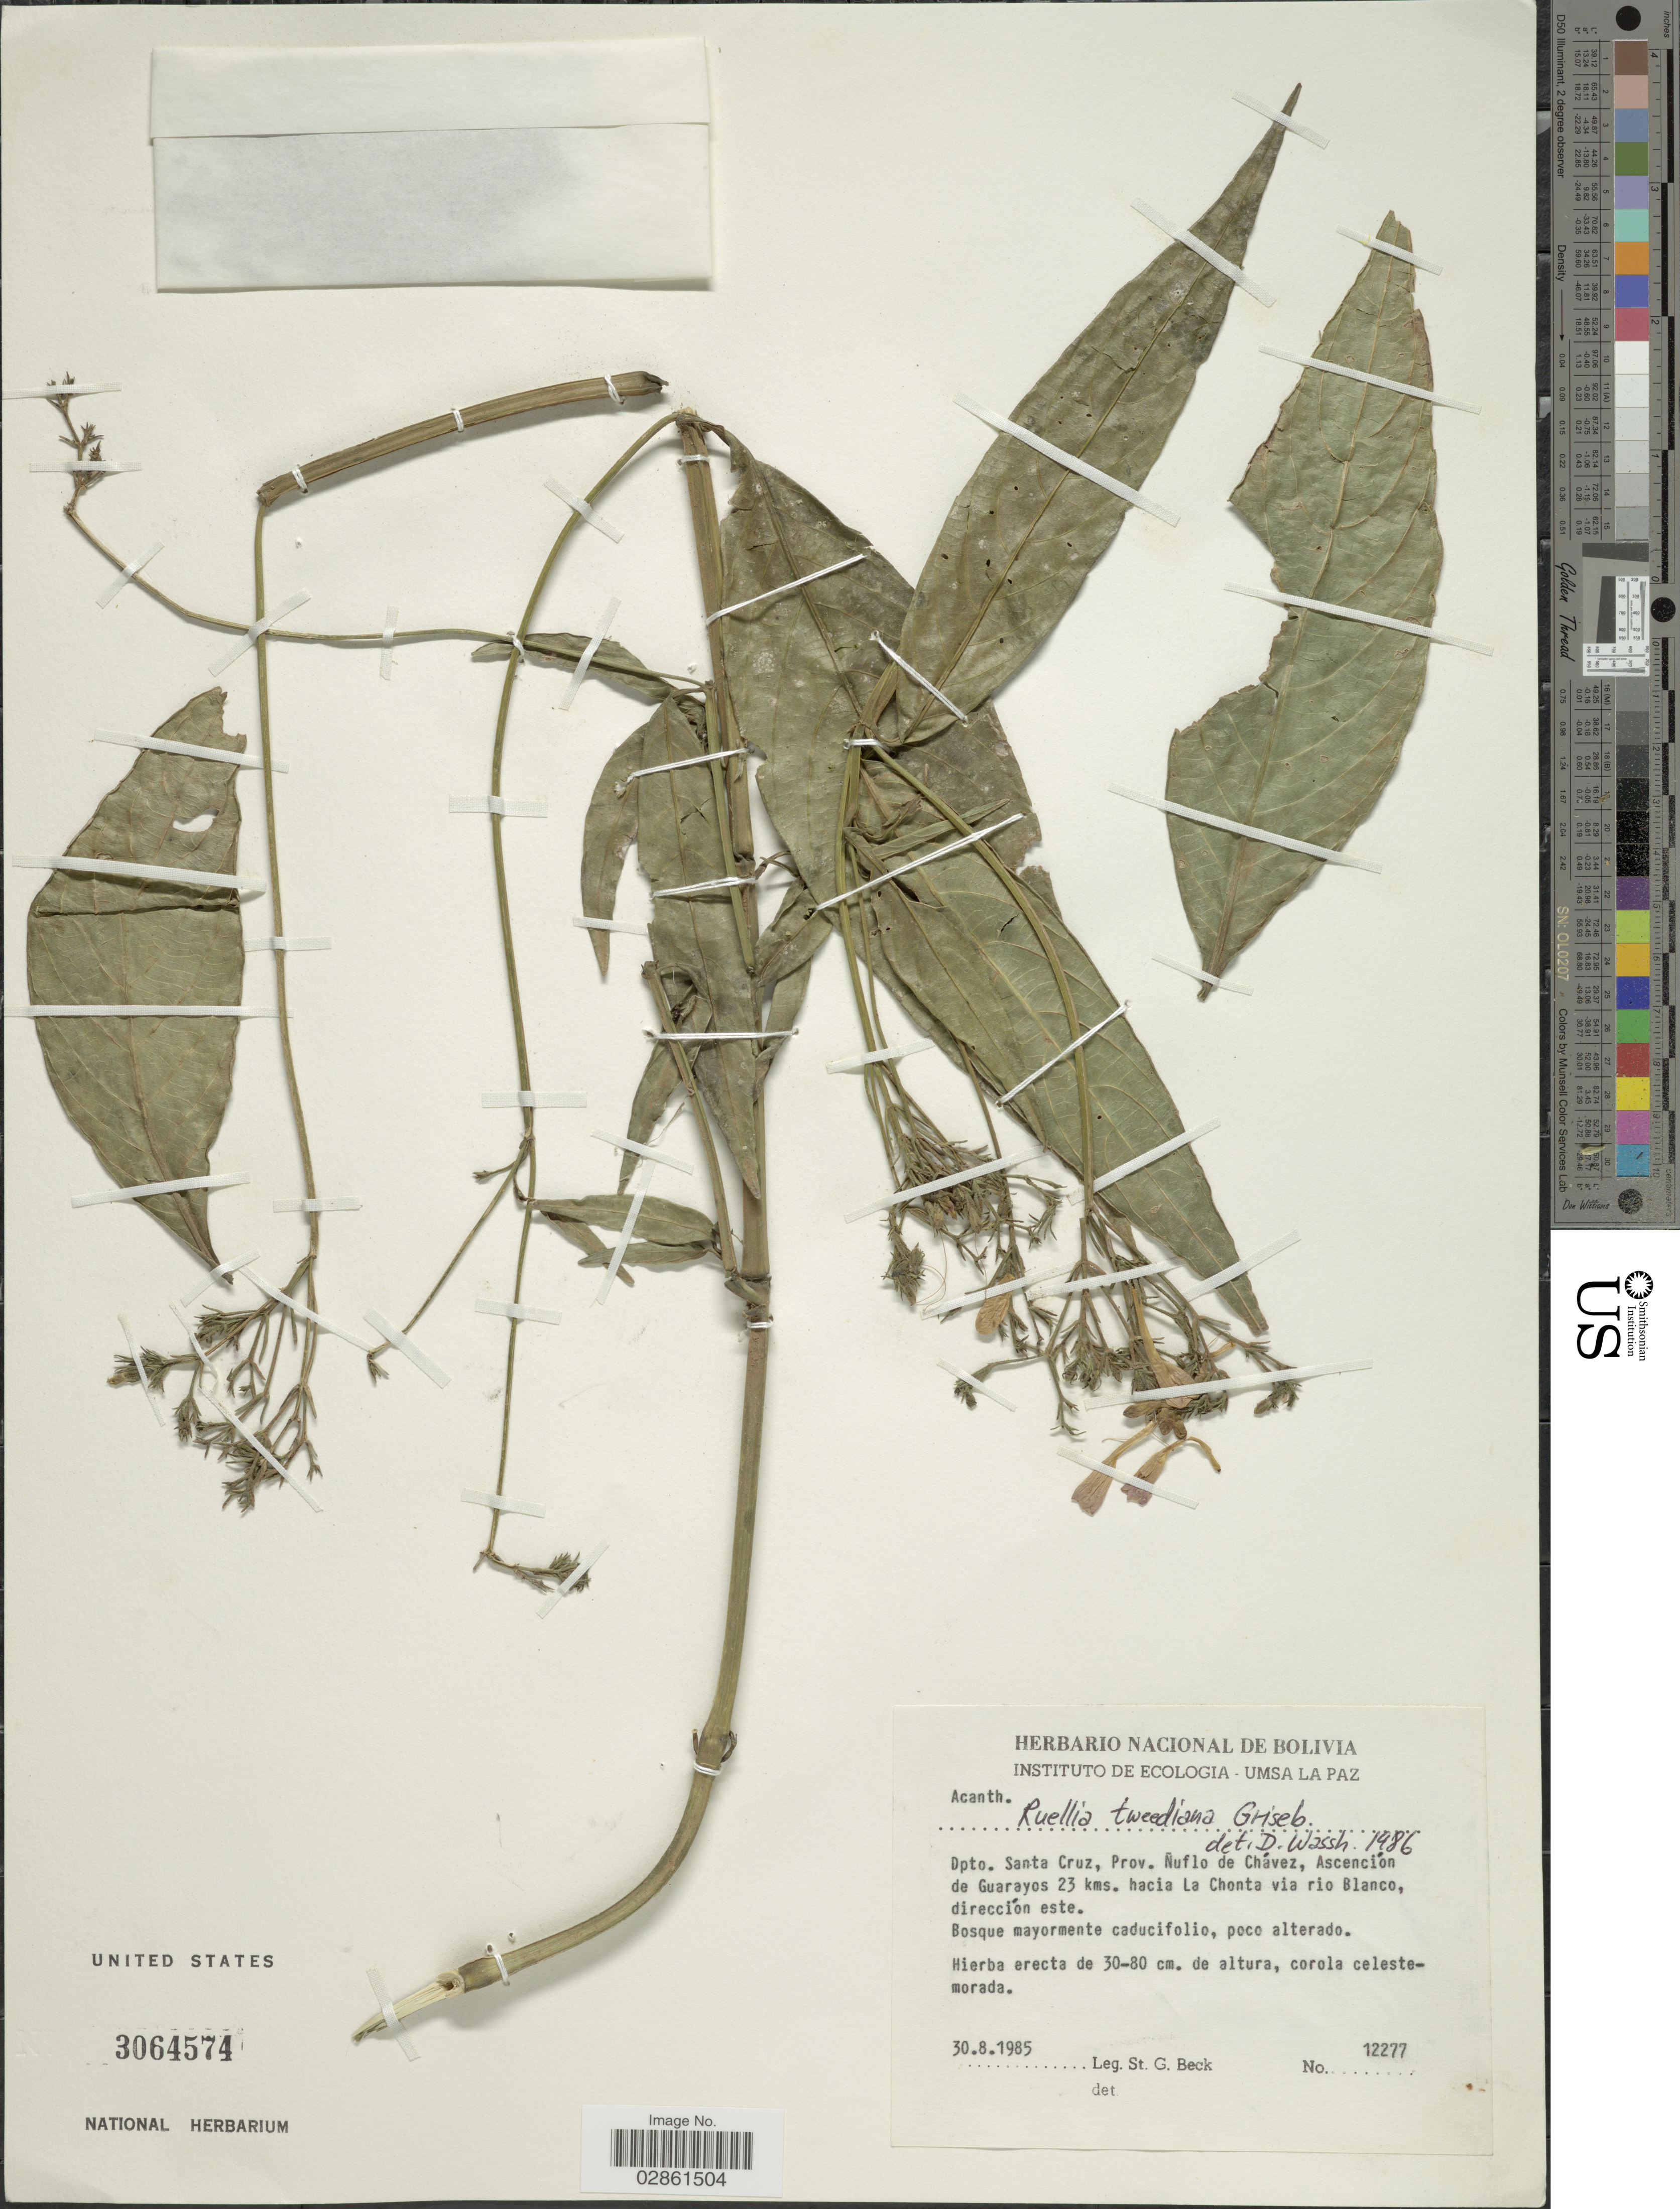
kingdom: Plantae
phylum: Tracheophyta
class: Magnoliopsida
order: Lamiales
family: Acanthaceae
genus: Ruellia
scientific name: Ruellia nitida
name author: (Nees) Wassh. & J.R.I. Wood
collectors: S. G. Beck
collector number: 12277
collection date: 1985-08-30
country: Bolivia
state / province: Santa Cruz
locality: Dpto. Santa Cruz, Prov. Ñuflo de Chávez, Asención de Guarayos 23 kms. hacia La Chonta via rio Blanco, dirección este.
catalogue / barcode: US 3064574